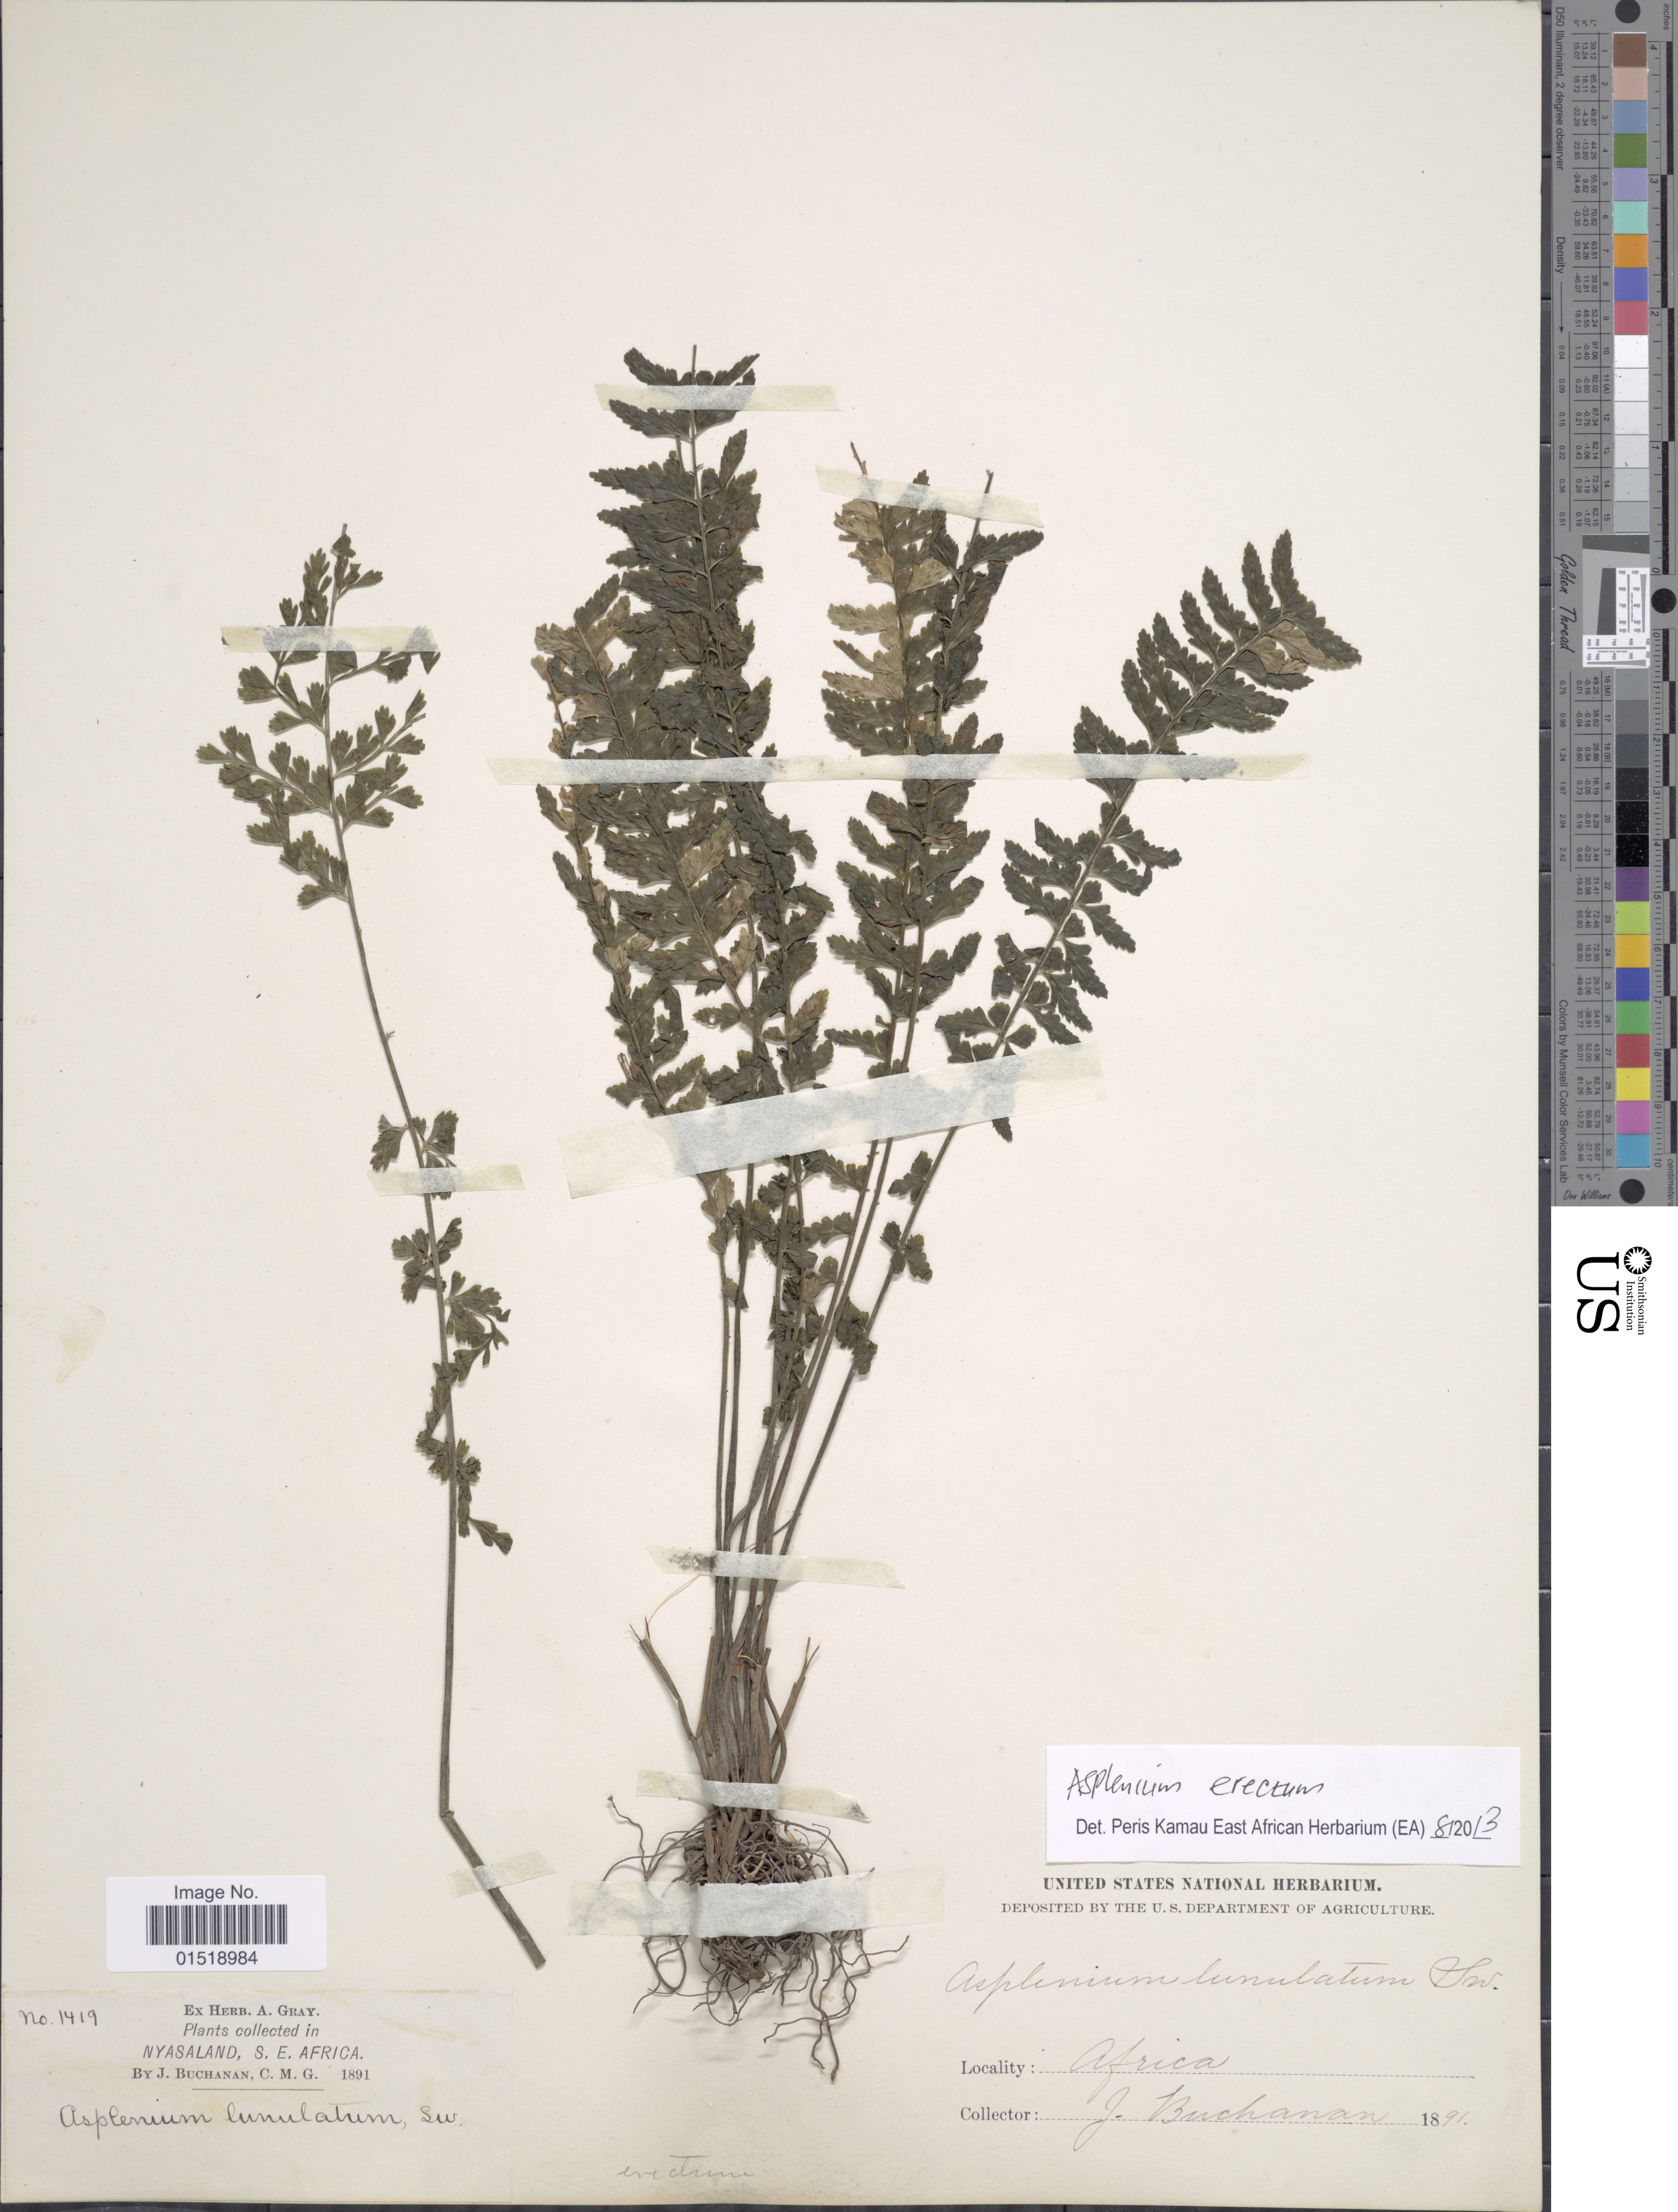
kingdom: Plantae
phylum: Tracheophyta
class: Polypodiopsida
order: Polypodiales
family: Aspleniaceae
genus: Asplenium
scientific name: Asplenium erectum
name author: Bory ex Willd.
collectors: J. Buchanan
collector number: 1419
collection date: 1891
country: Malawi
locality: Nyasaland, S.E. Africa.